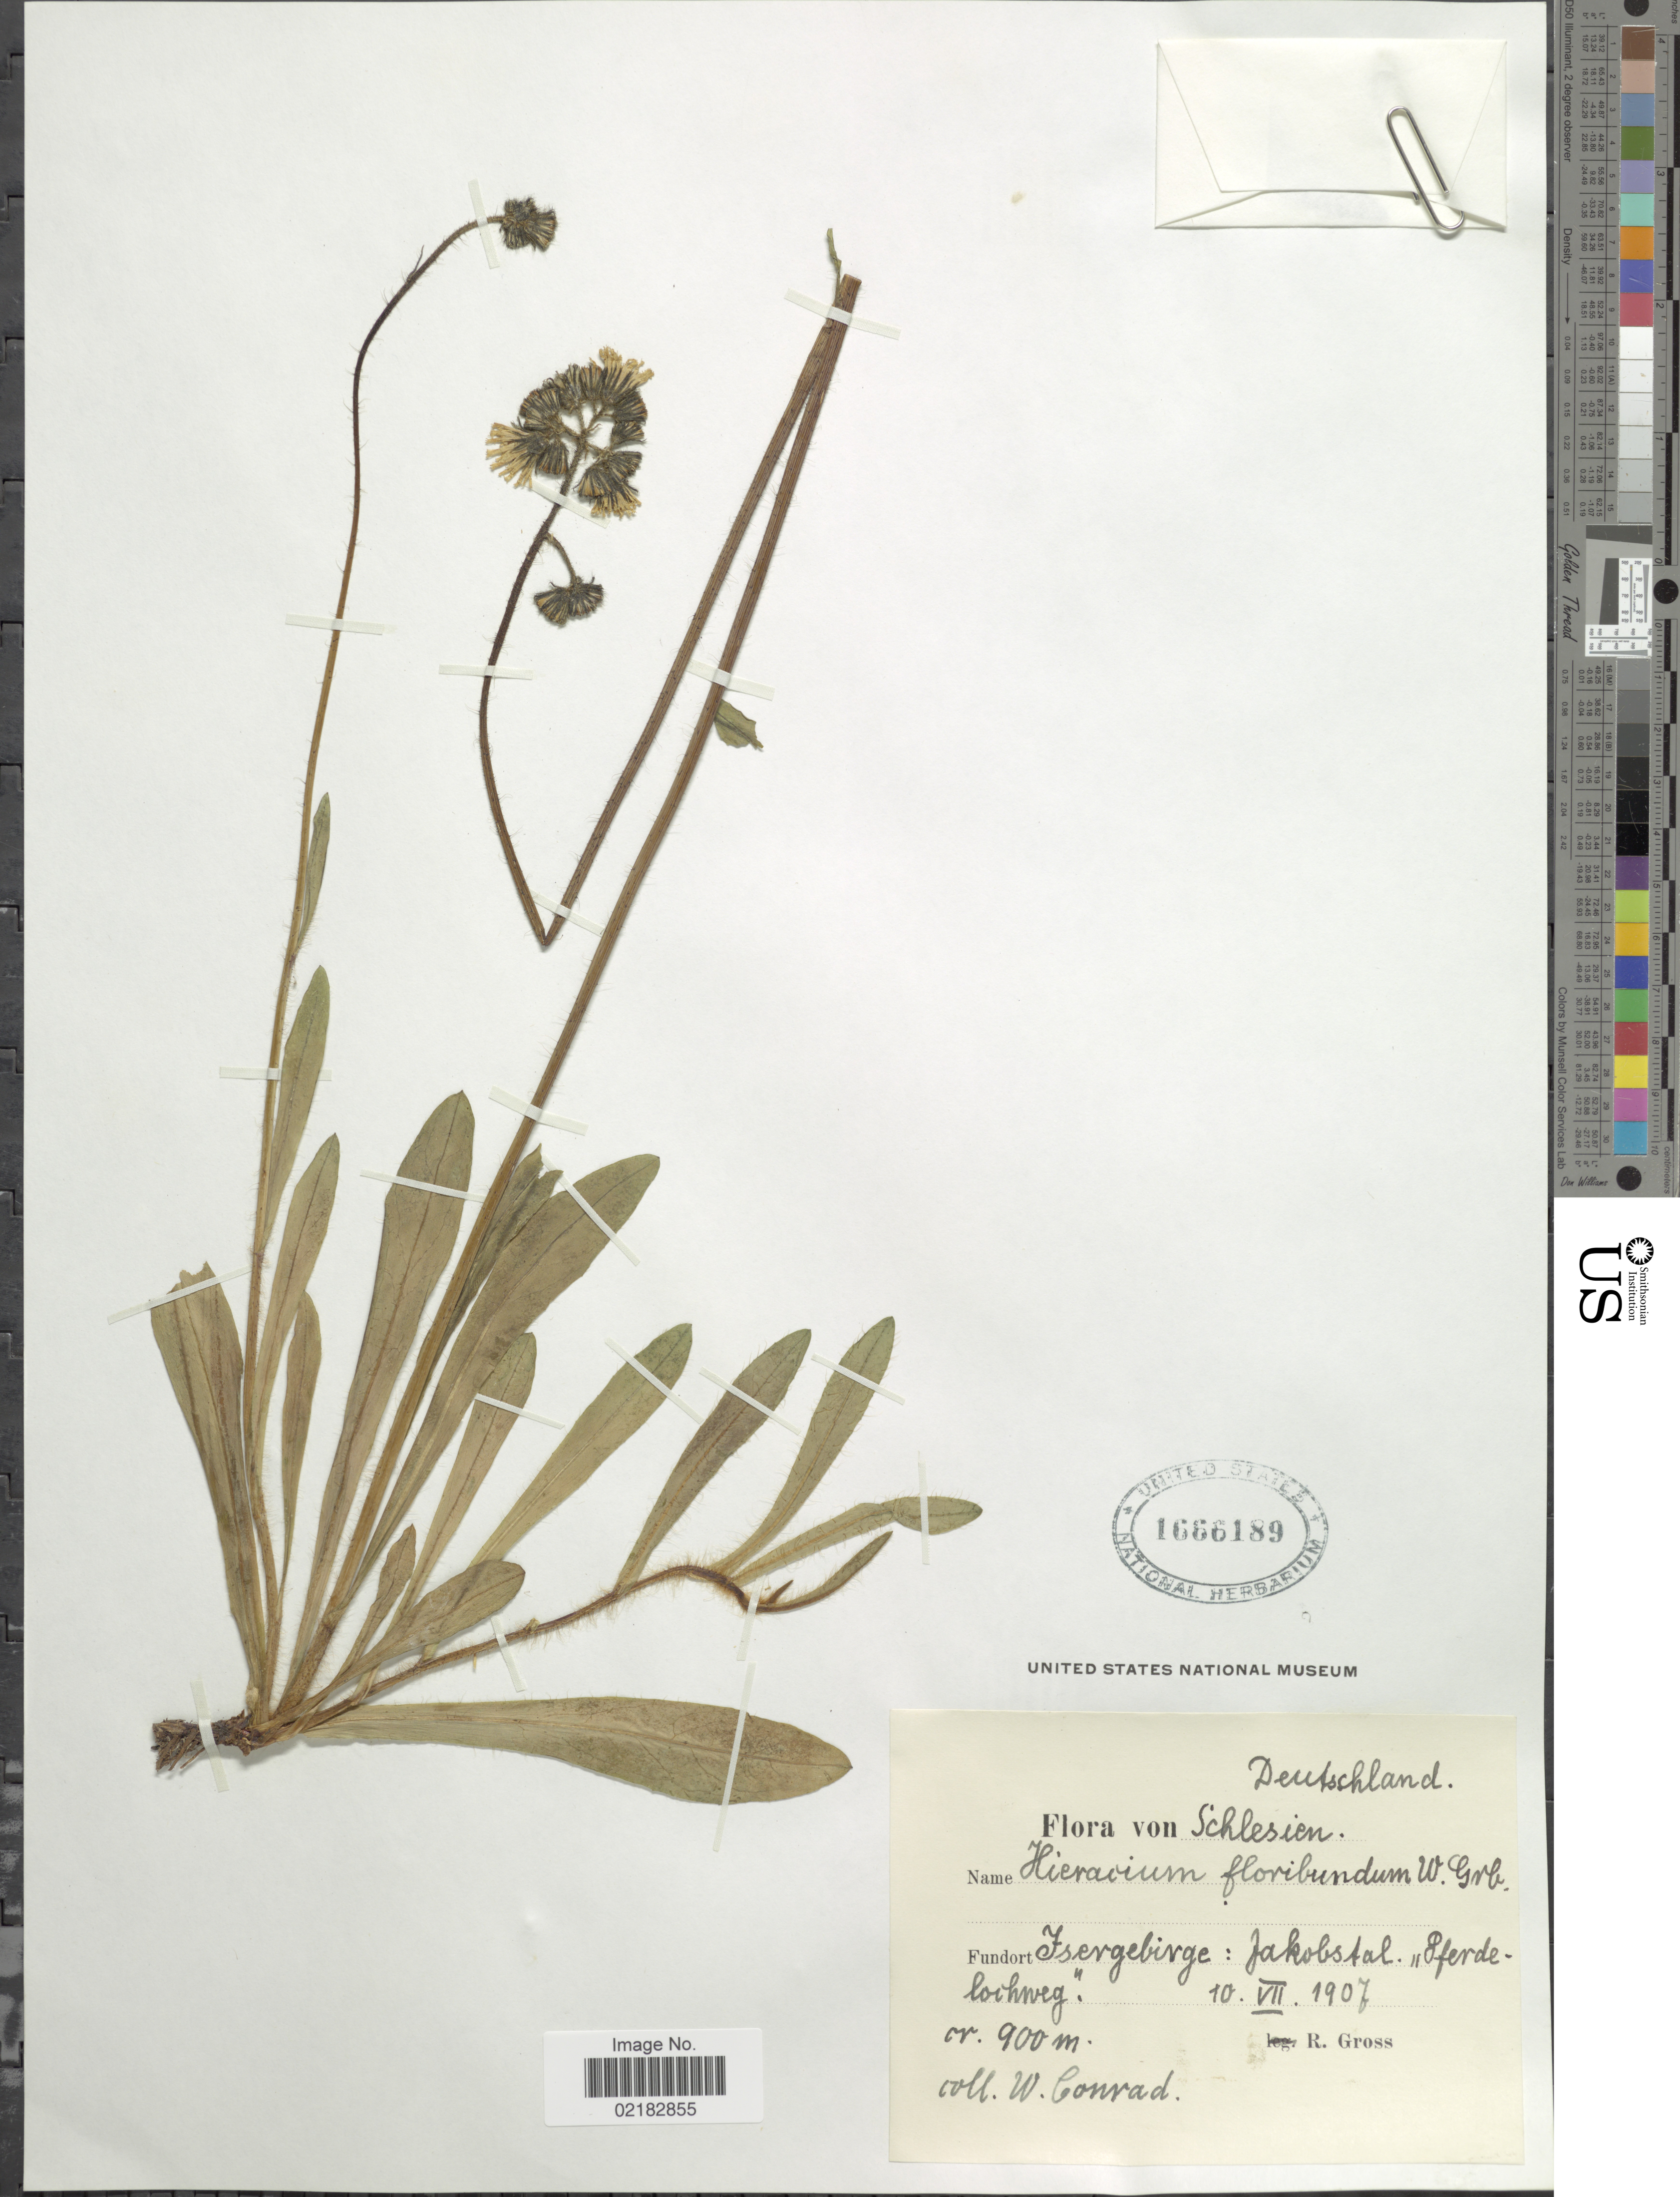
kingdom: Plantae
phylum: Tracheophyta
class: Magnoliopsida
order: Asterales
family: Asteraceae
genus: Pilosella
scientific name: Pilosella floribunda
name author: (Wimm. & Grab.) Fr. a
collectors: W. Conrad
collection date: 1906-07-10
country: Germany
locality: Schlesien, Isergebirge: Jakobstal Pferdeloihweg [interpreted]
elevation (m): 900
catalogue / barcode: US 1666189